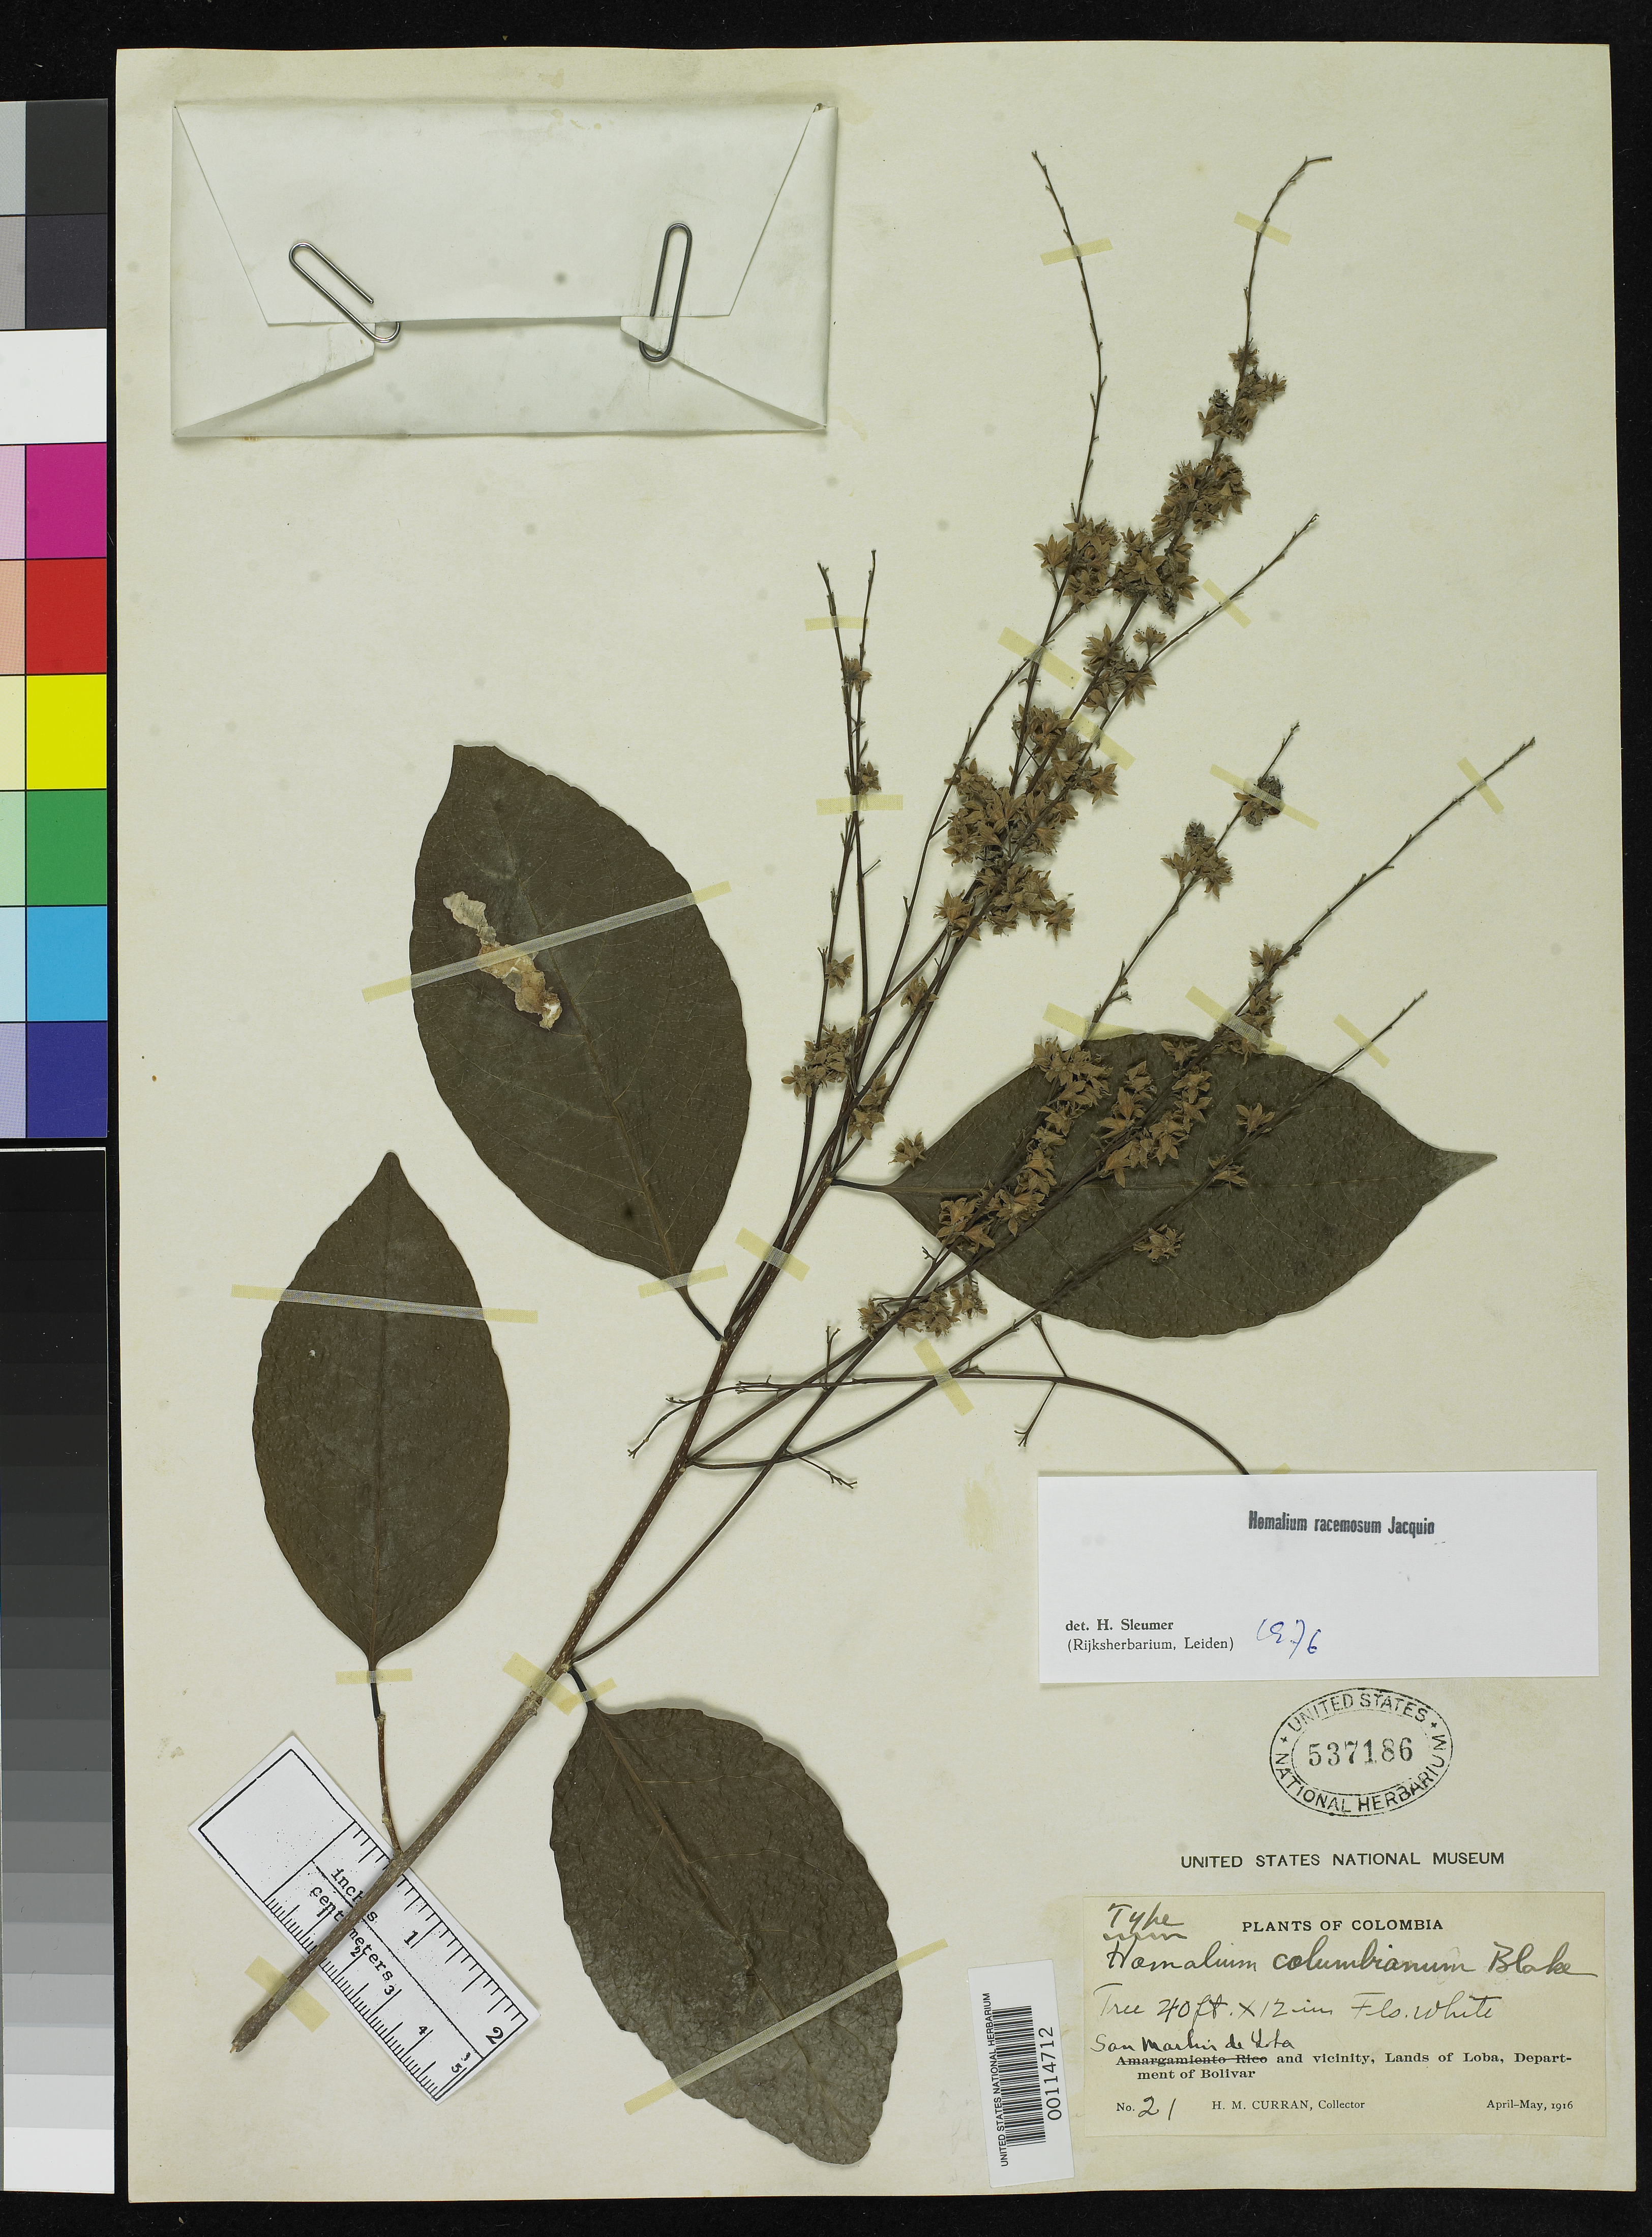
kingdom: Plantae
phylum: Tracheophyta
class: Magnoliopsida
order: Malpighiales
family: Salicaceae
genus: Homalium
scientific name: Homalium columbianum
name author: S.F. Blake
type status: Holotype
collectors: H. M. Curran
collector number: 21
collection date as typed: Apr 1916 to -- May 1916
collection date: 1916-04/1916-05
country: Colombia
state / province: Bolívar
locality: San Martin de Loba, Lands of Loba.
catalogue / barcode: US 537186